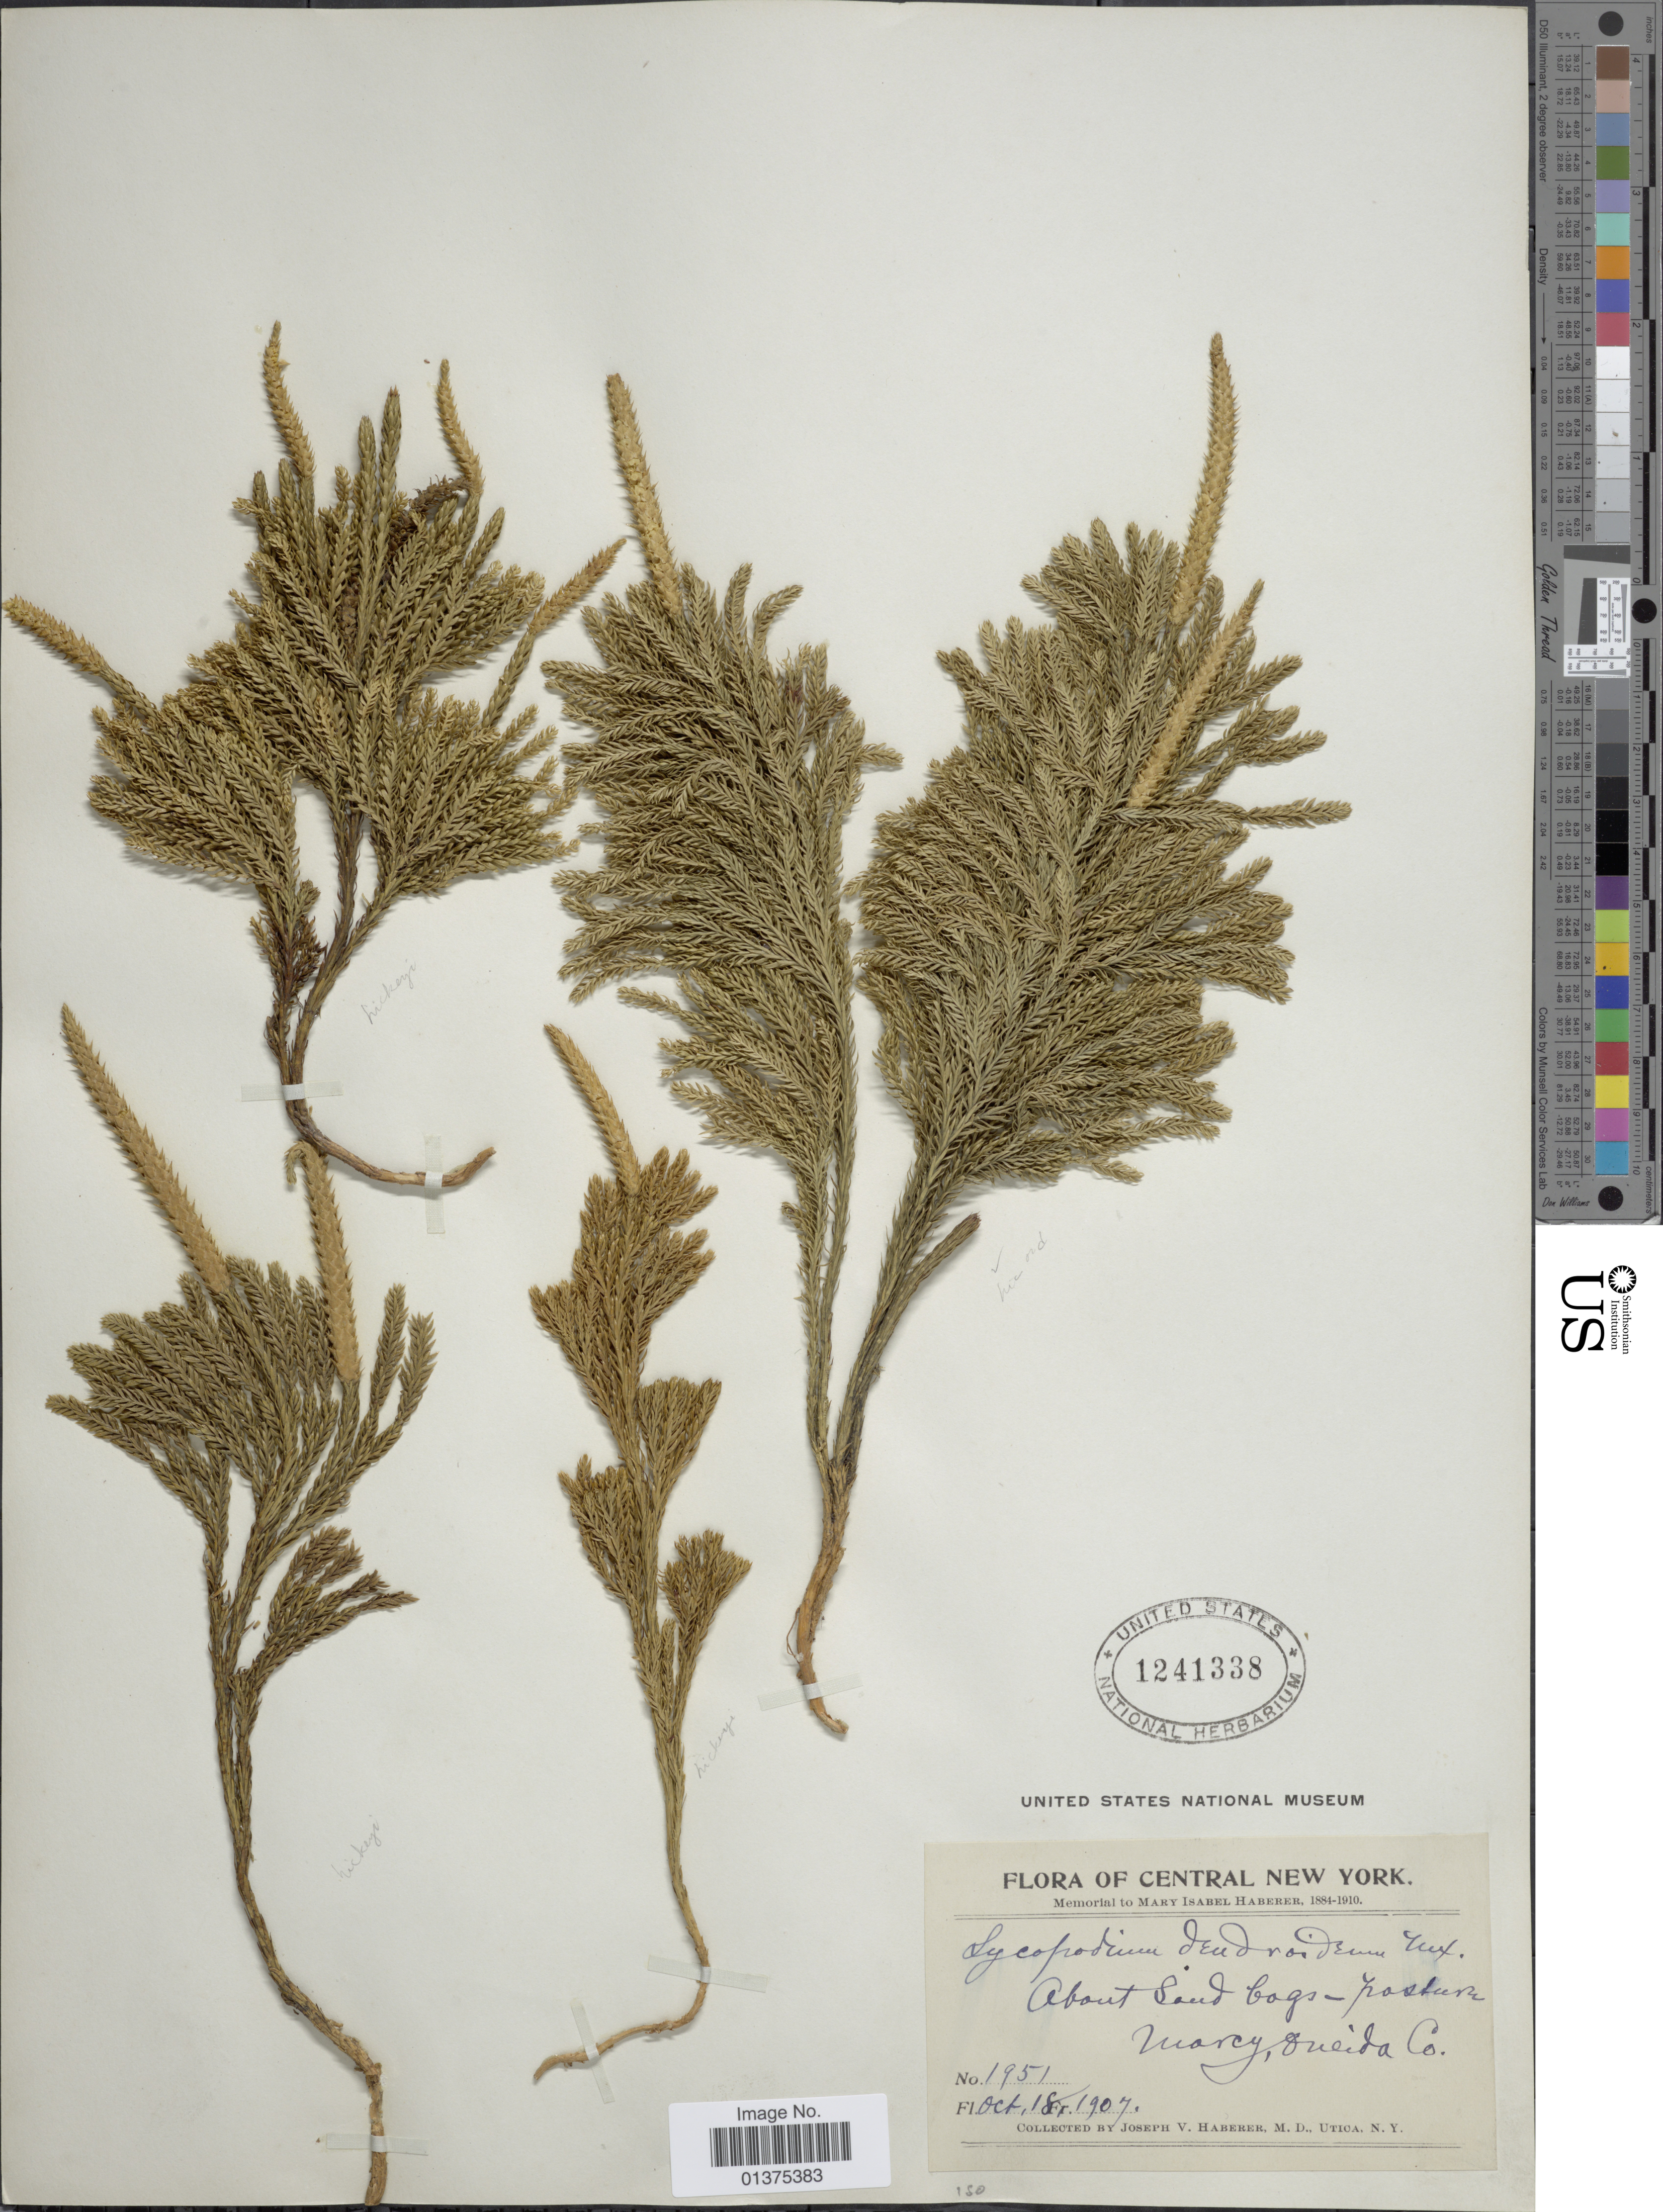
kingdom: Plantae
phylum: Tracheophyta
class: Lycopodiopsida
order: Lycopodiales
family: Lycopodiaceae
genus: Dendrolycopodium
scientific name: Dendrolycopodium hickeyi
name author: (W.H. Wagner et al.) A. Haines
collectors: J. V. Haberer & M. Utica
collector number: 1951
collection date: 1907-10-18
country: United States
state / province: New York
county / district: Oneida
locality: Central New York, Marcy, Oneida Co.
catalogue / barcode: US 1241338